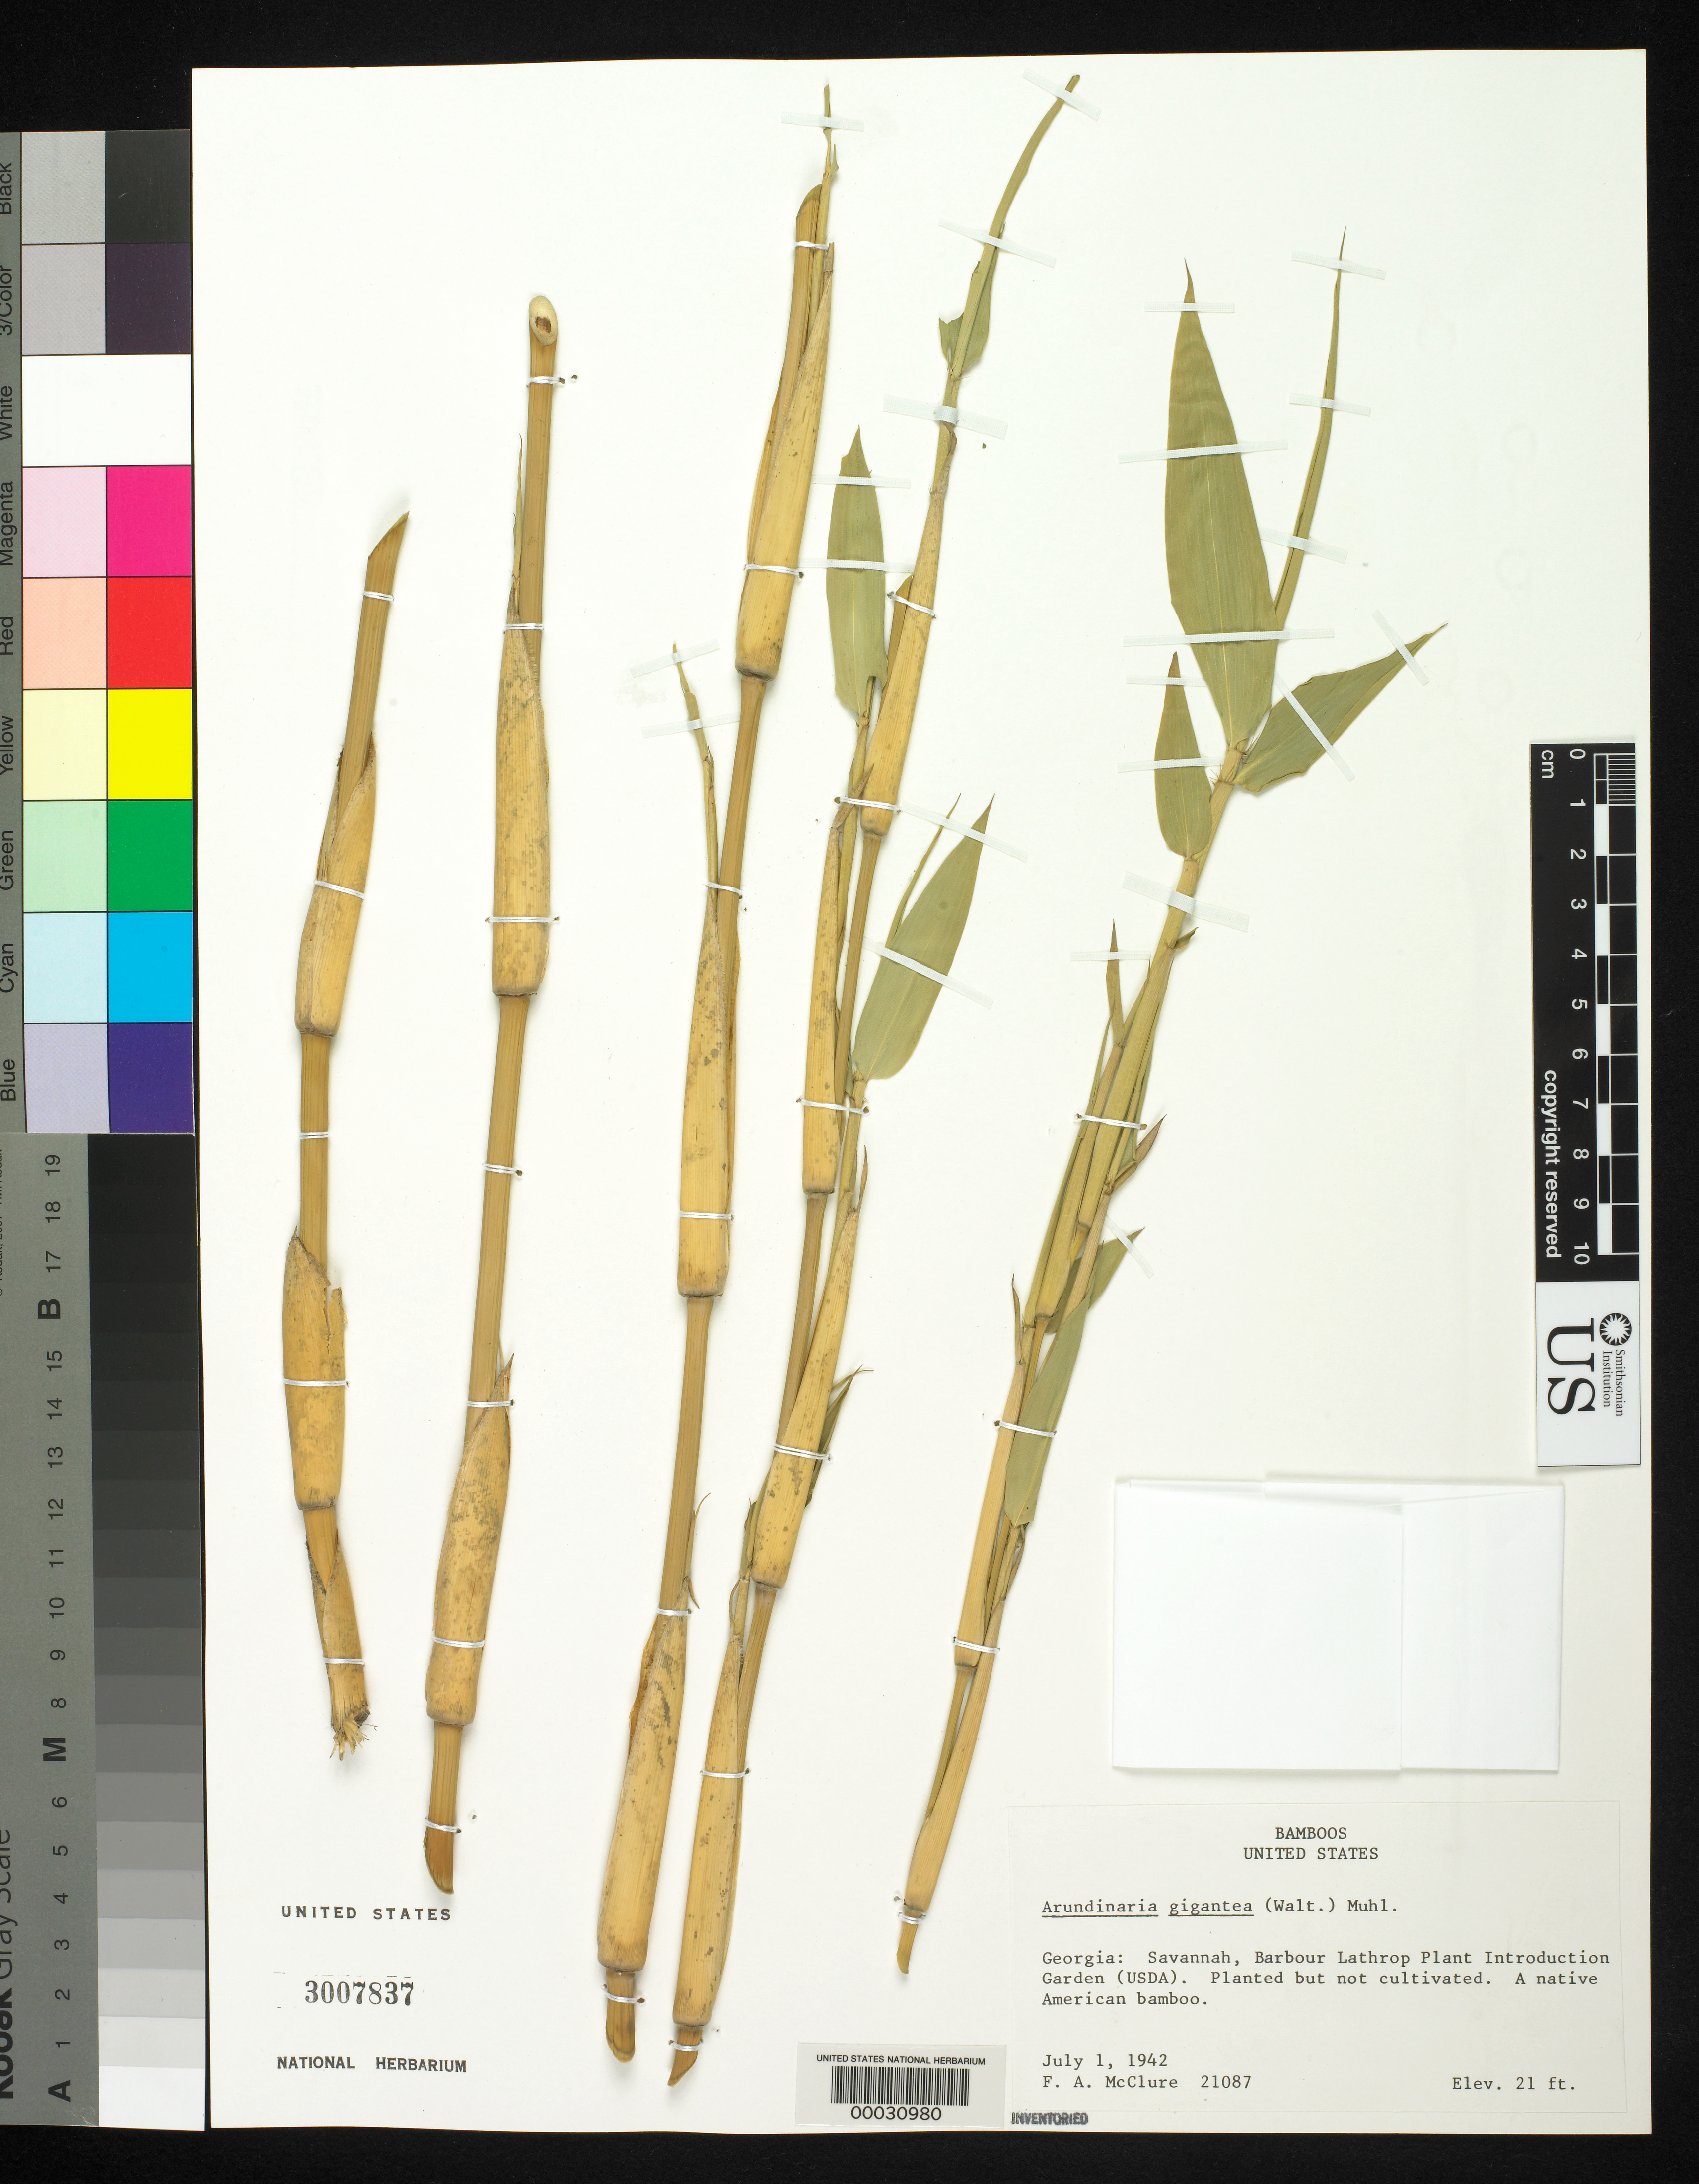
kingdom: Plantae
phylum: Tracheophyta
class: Liliopsida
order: Poales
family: Poaceae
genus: Arundinaria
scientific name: Arundinaria gigantea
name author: (Walter) Muhl.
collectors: F. A. McClure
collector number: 21087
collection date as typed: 01 Jul 1942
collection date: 1942-07-01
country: United States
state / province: Georgia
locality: Barbour lathrop plant introduction garden-savannah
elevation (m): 6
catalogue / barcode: US 3007837